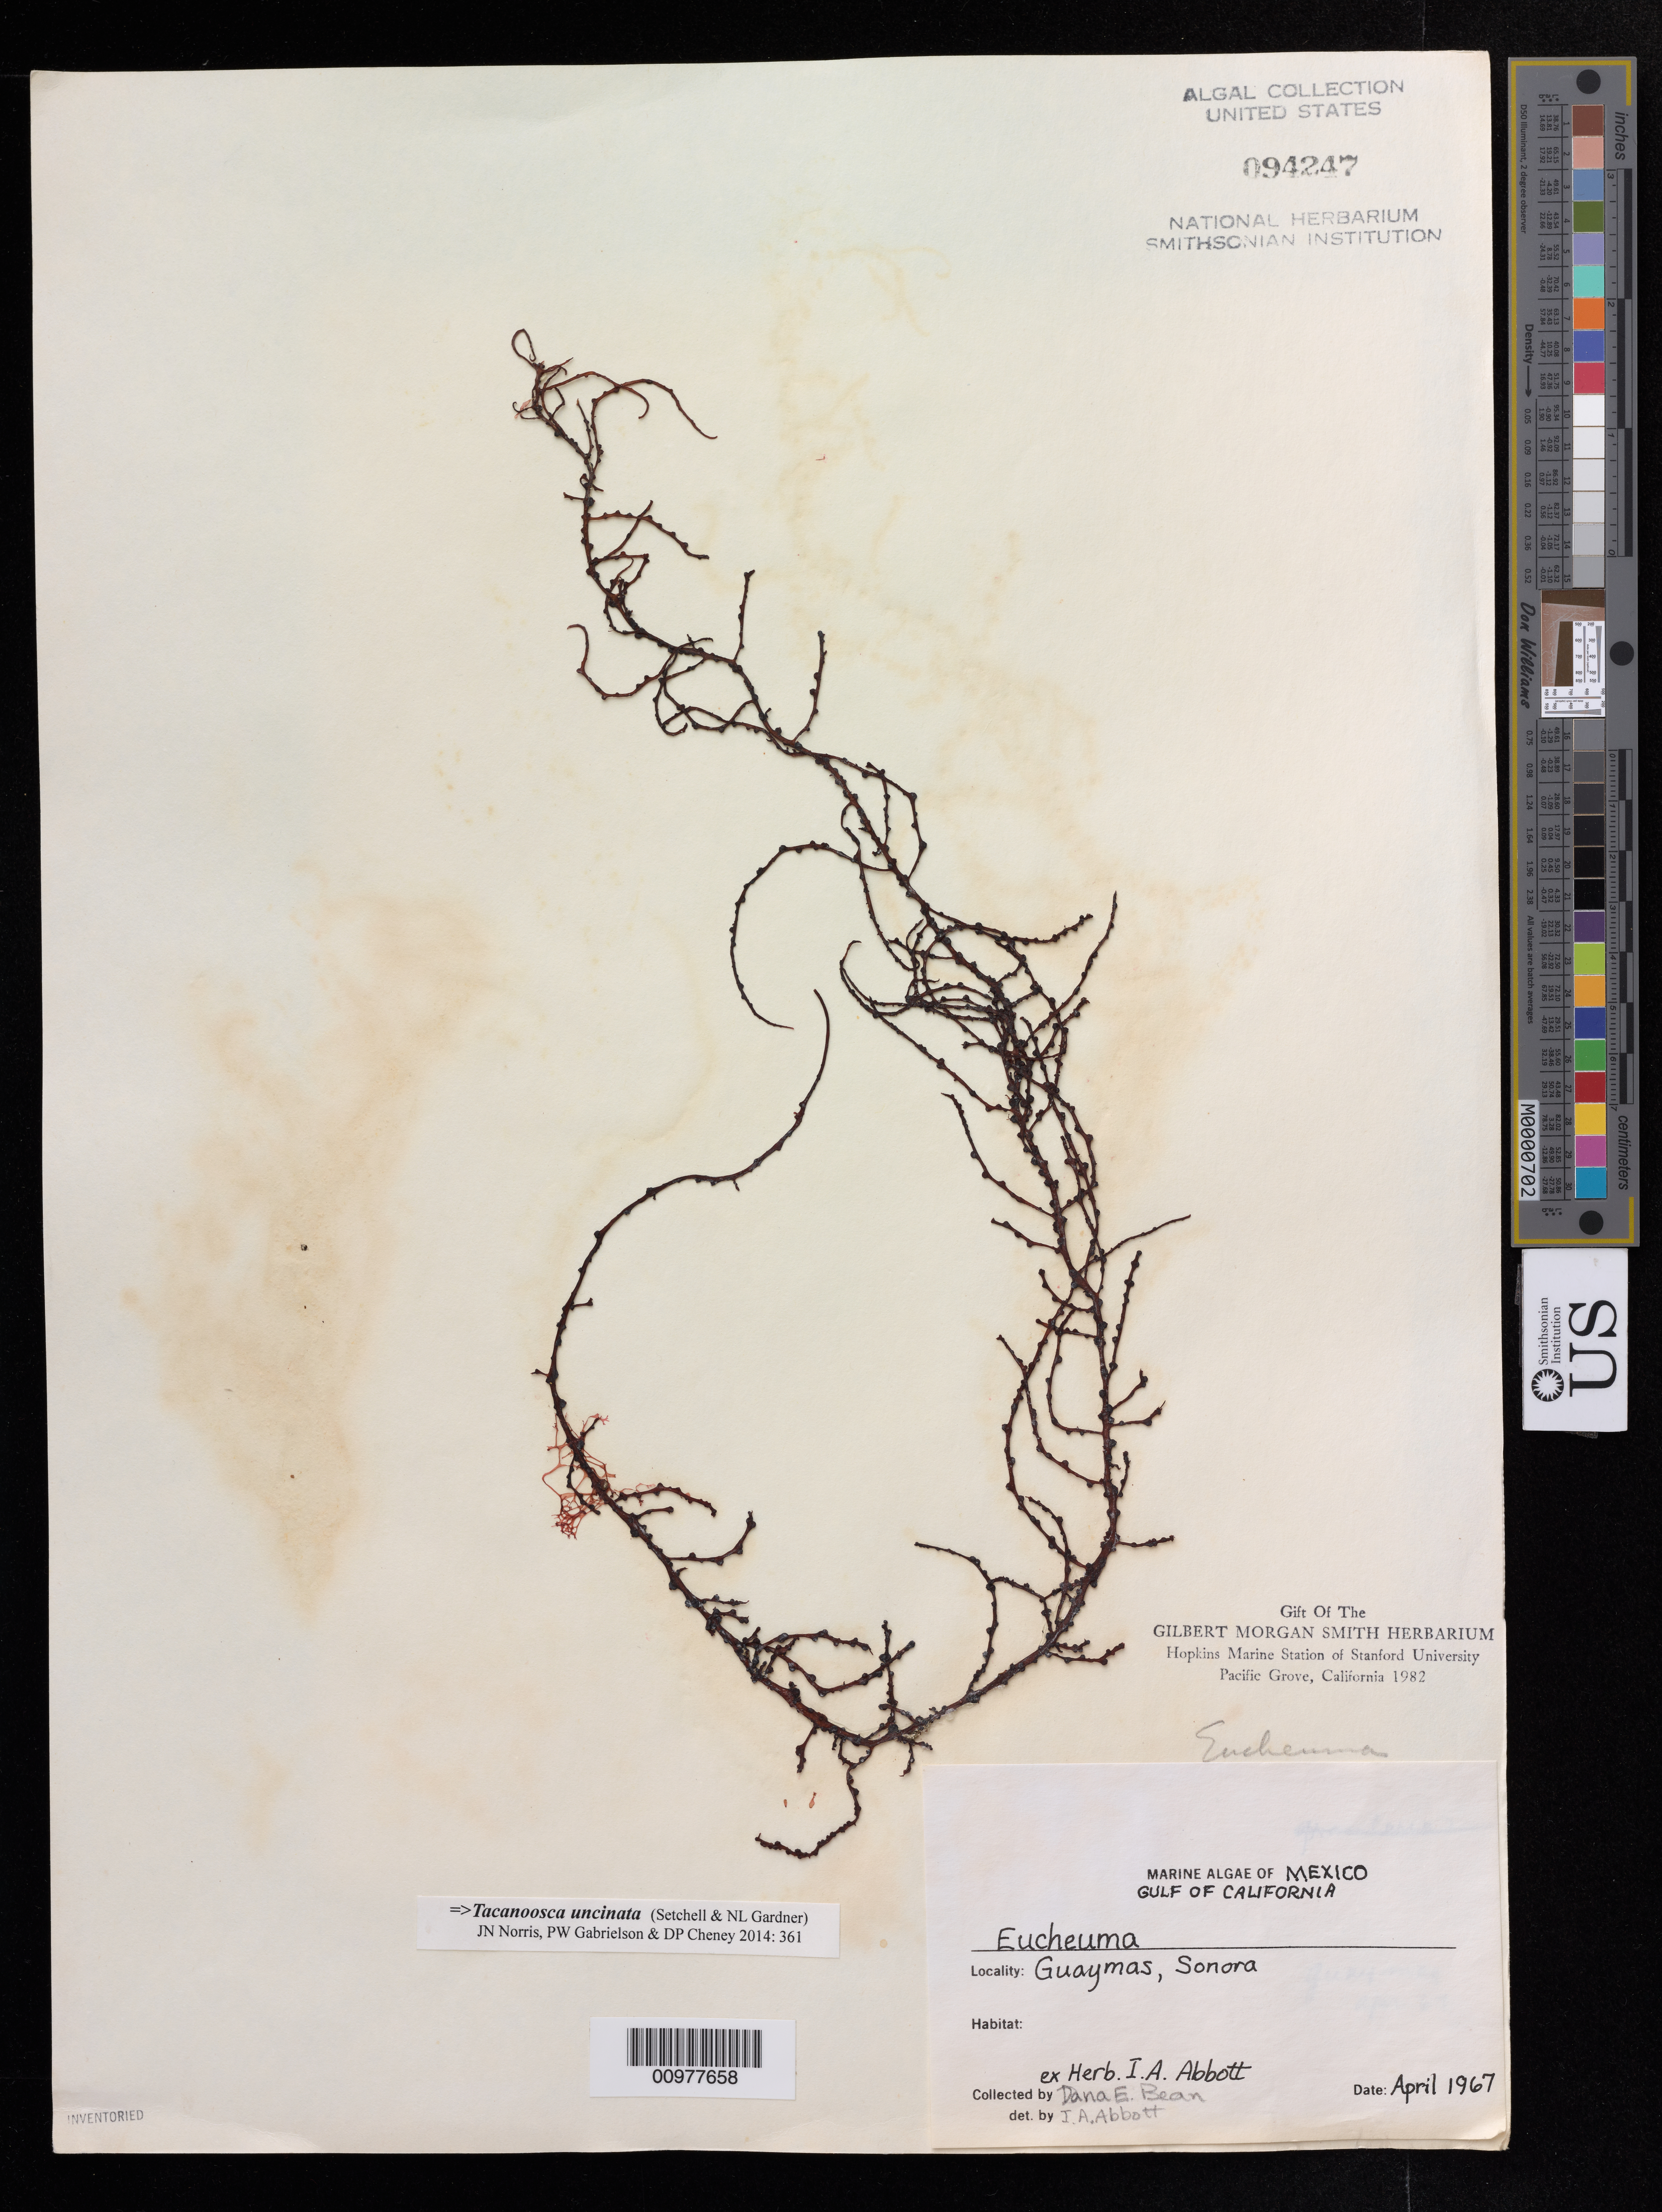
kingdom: Plantae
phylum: Rhodophyta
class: Florideophyceae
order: Gigartinales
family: Solieriaceae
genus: Tacanoosca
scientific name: Tacanoosca uncinata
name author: (Setchell & N.L. Gardner) J.N. Norris et al.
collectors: D. Bean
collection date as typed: Apr 1967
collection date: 1967-04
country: Mexico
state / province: Sonora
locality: Guaymas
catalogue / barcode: US 94247